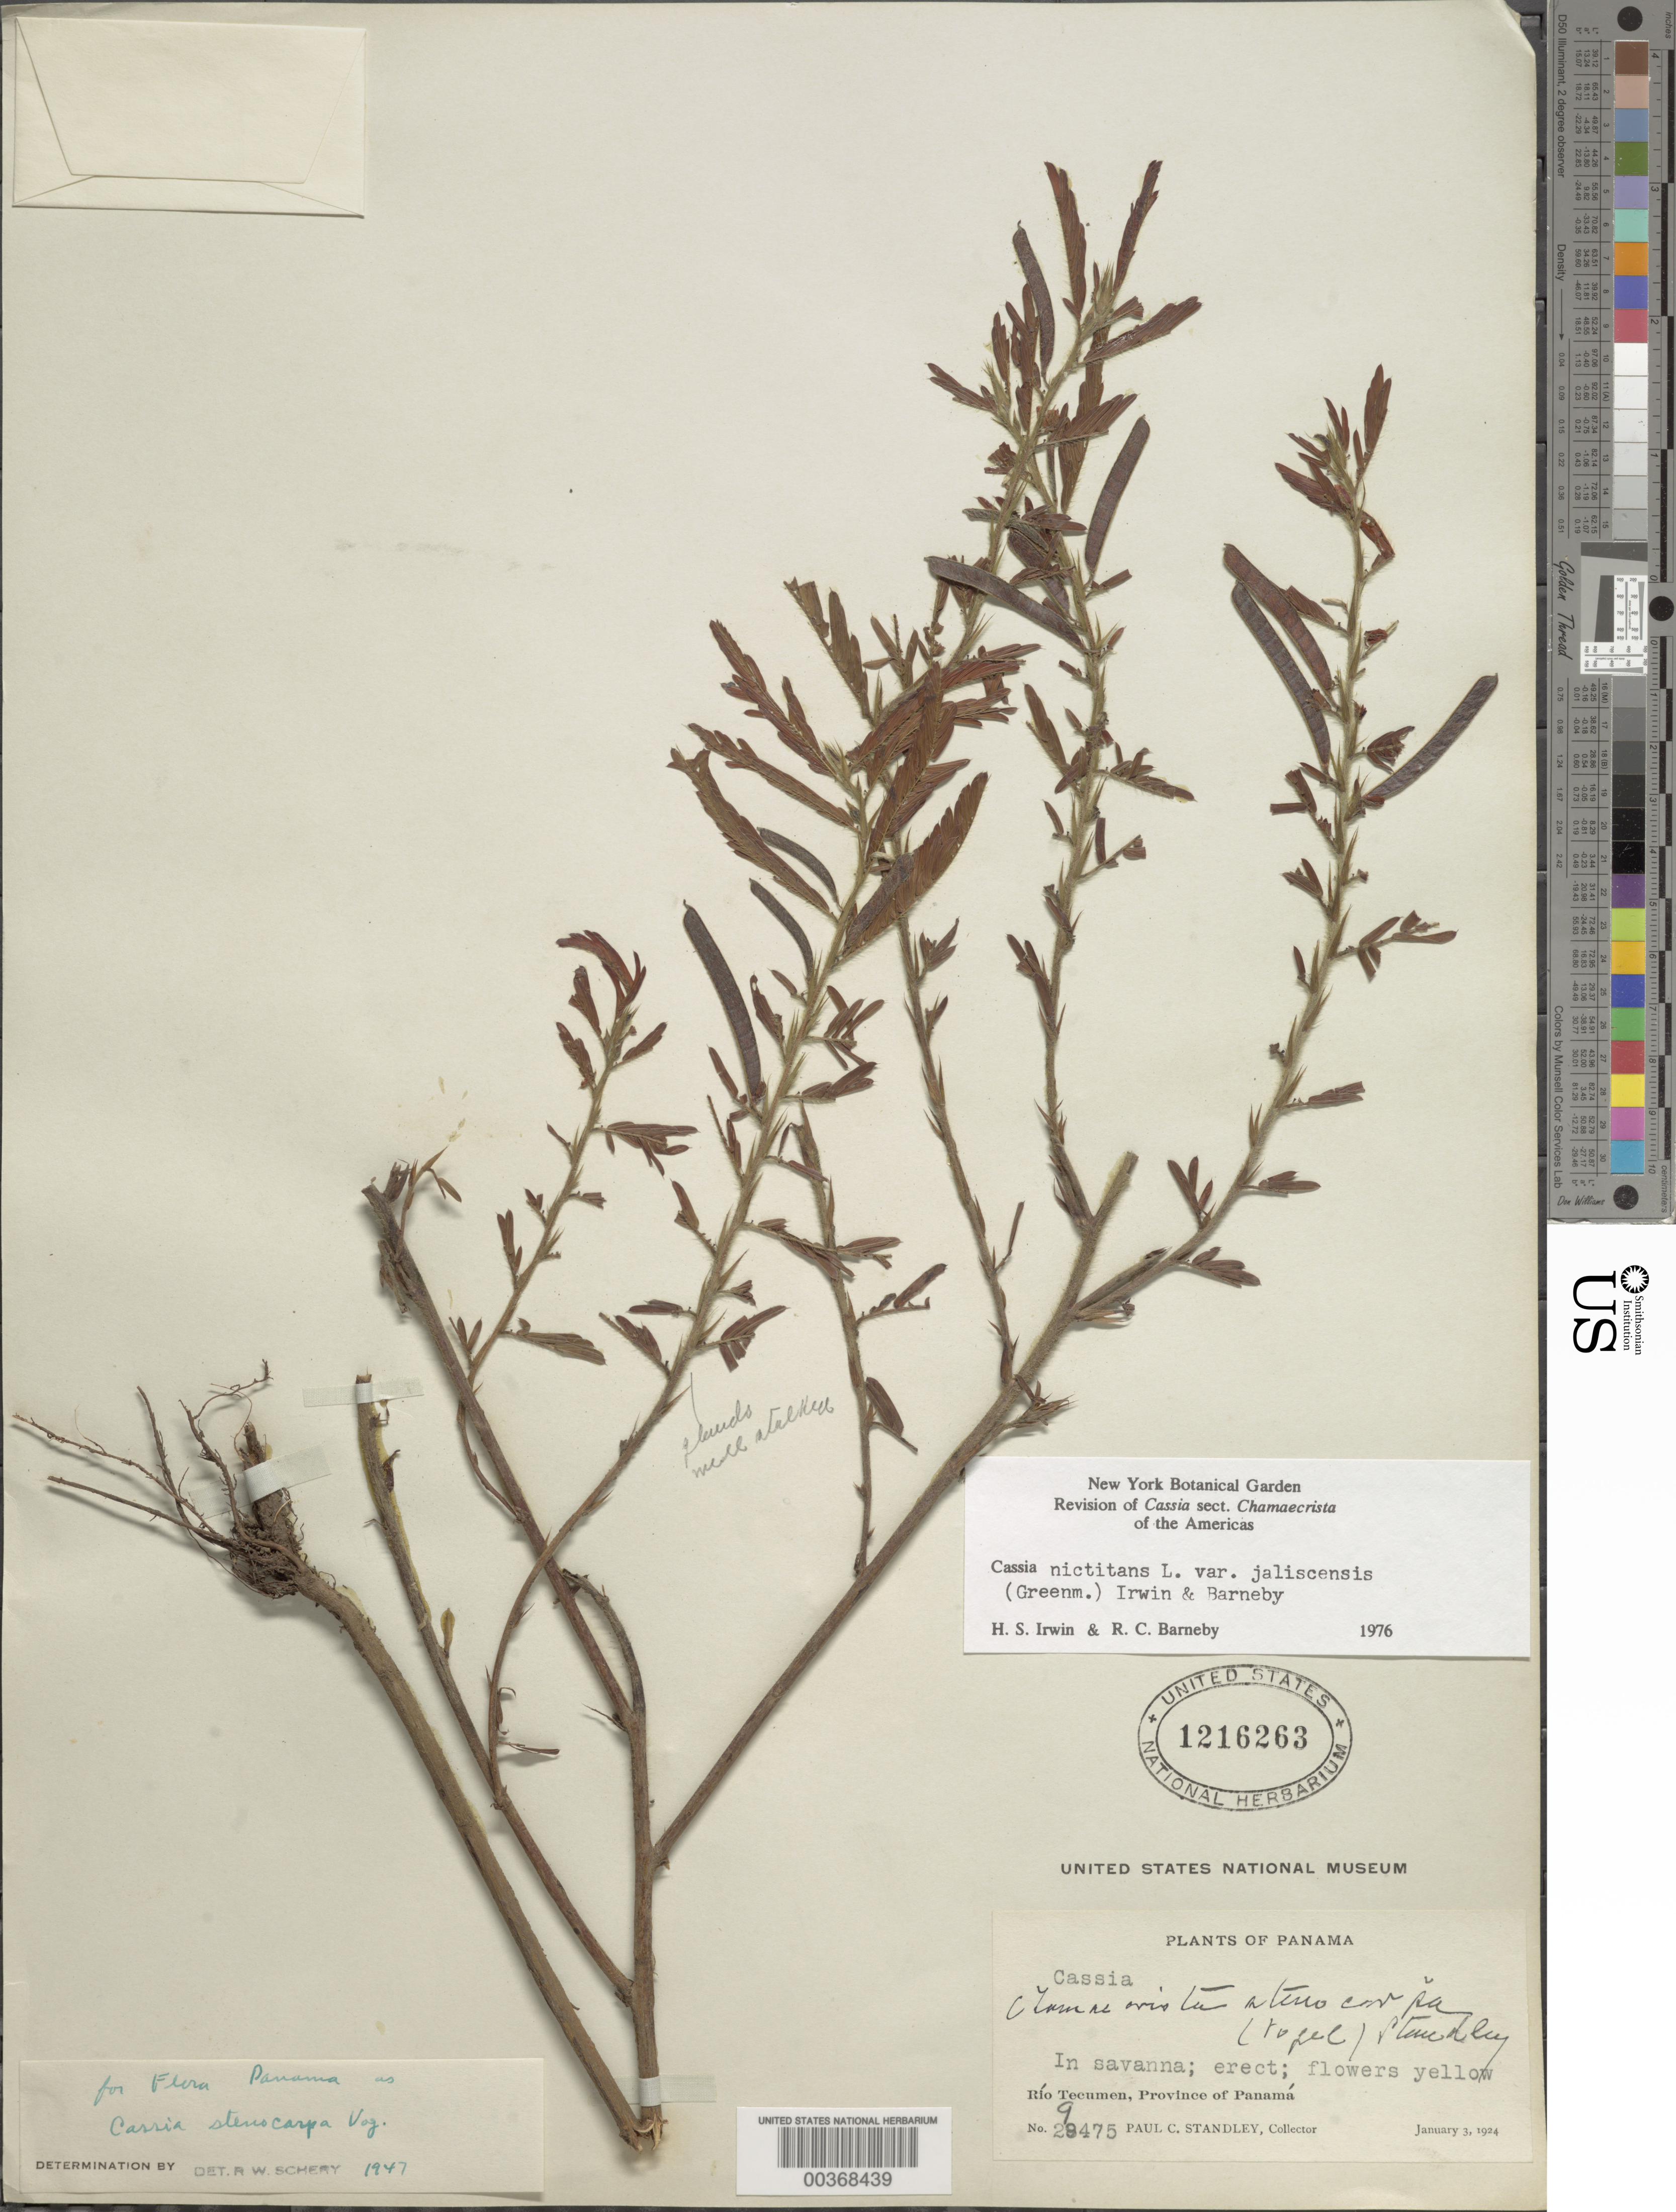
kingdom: Plantae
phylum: Tracheophyta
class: Magnoliopsida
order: Fabales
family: Fabaceae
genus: Chamaecrista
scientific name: Chamaecrista nictitans var. jaliscensis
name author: (Greenm.) H.S. Irwin & Barneby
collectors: P. C. Standley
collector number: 29475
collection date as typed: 03 Jan 1924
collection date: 1924-01-03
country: Panama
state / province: Panamá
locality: Rio Tecumen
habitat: In savanna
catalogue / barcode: US 1216263